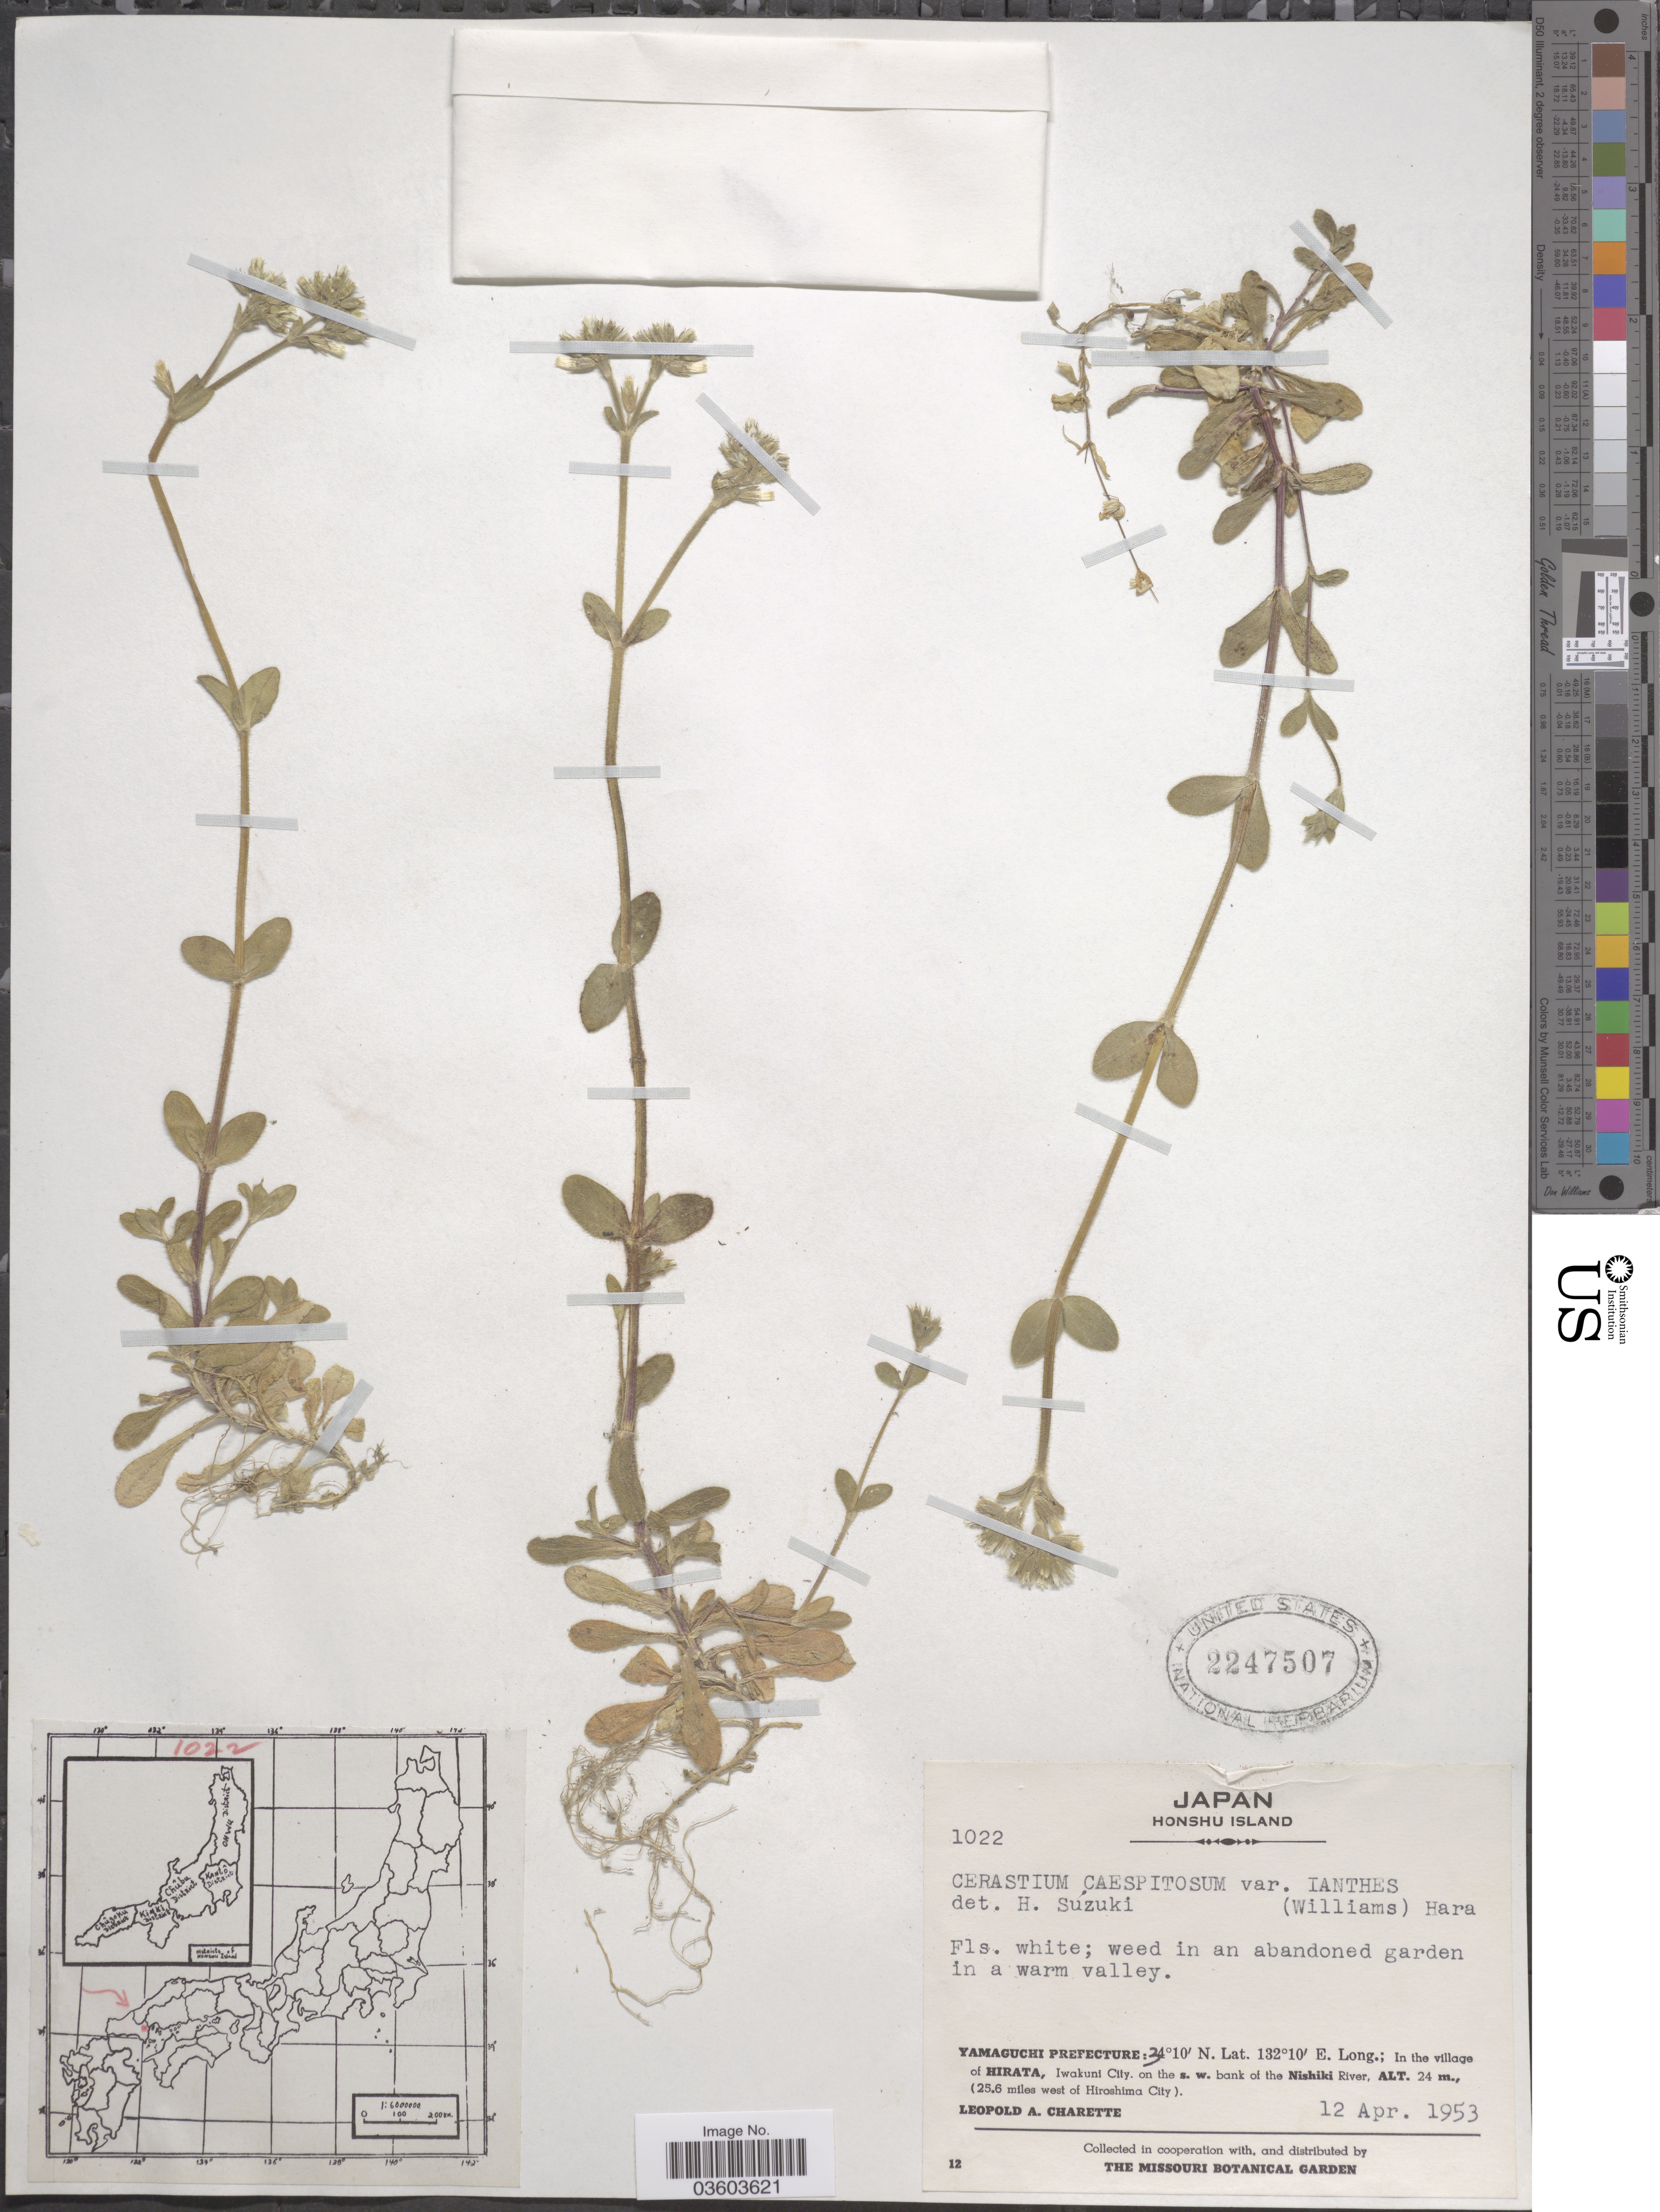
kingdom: Plantae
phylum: Tracheophyta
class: Magnoliopsida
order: Caryophyllales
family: Caryophyllaceae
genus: Cerastium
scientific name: Cerastium caespitosum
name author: Rchb. & Kit.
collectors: L. A. Charette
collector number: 1022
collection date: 1953-04-12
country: Japan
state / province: Yamaguti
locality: Honshu Island. Yamaguchi Prefecture: In the village of Hirata, Iwakuni City. On the s.w. bank of the Nishiki River. (25.6 miles west of Hiroshima City).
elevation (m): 24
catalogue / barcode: US 2247507